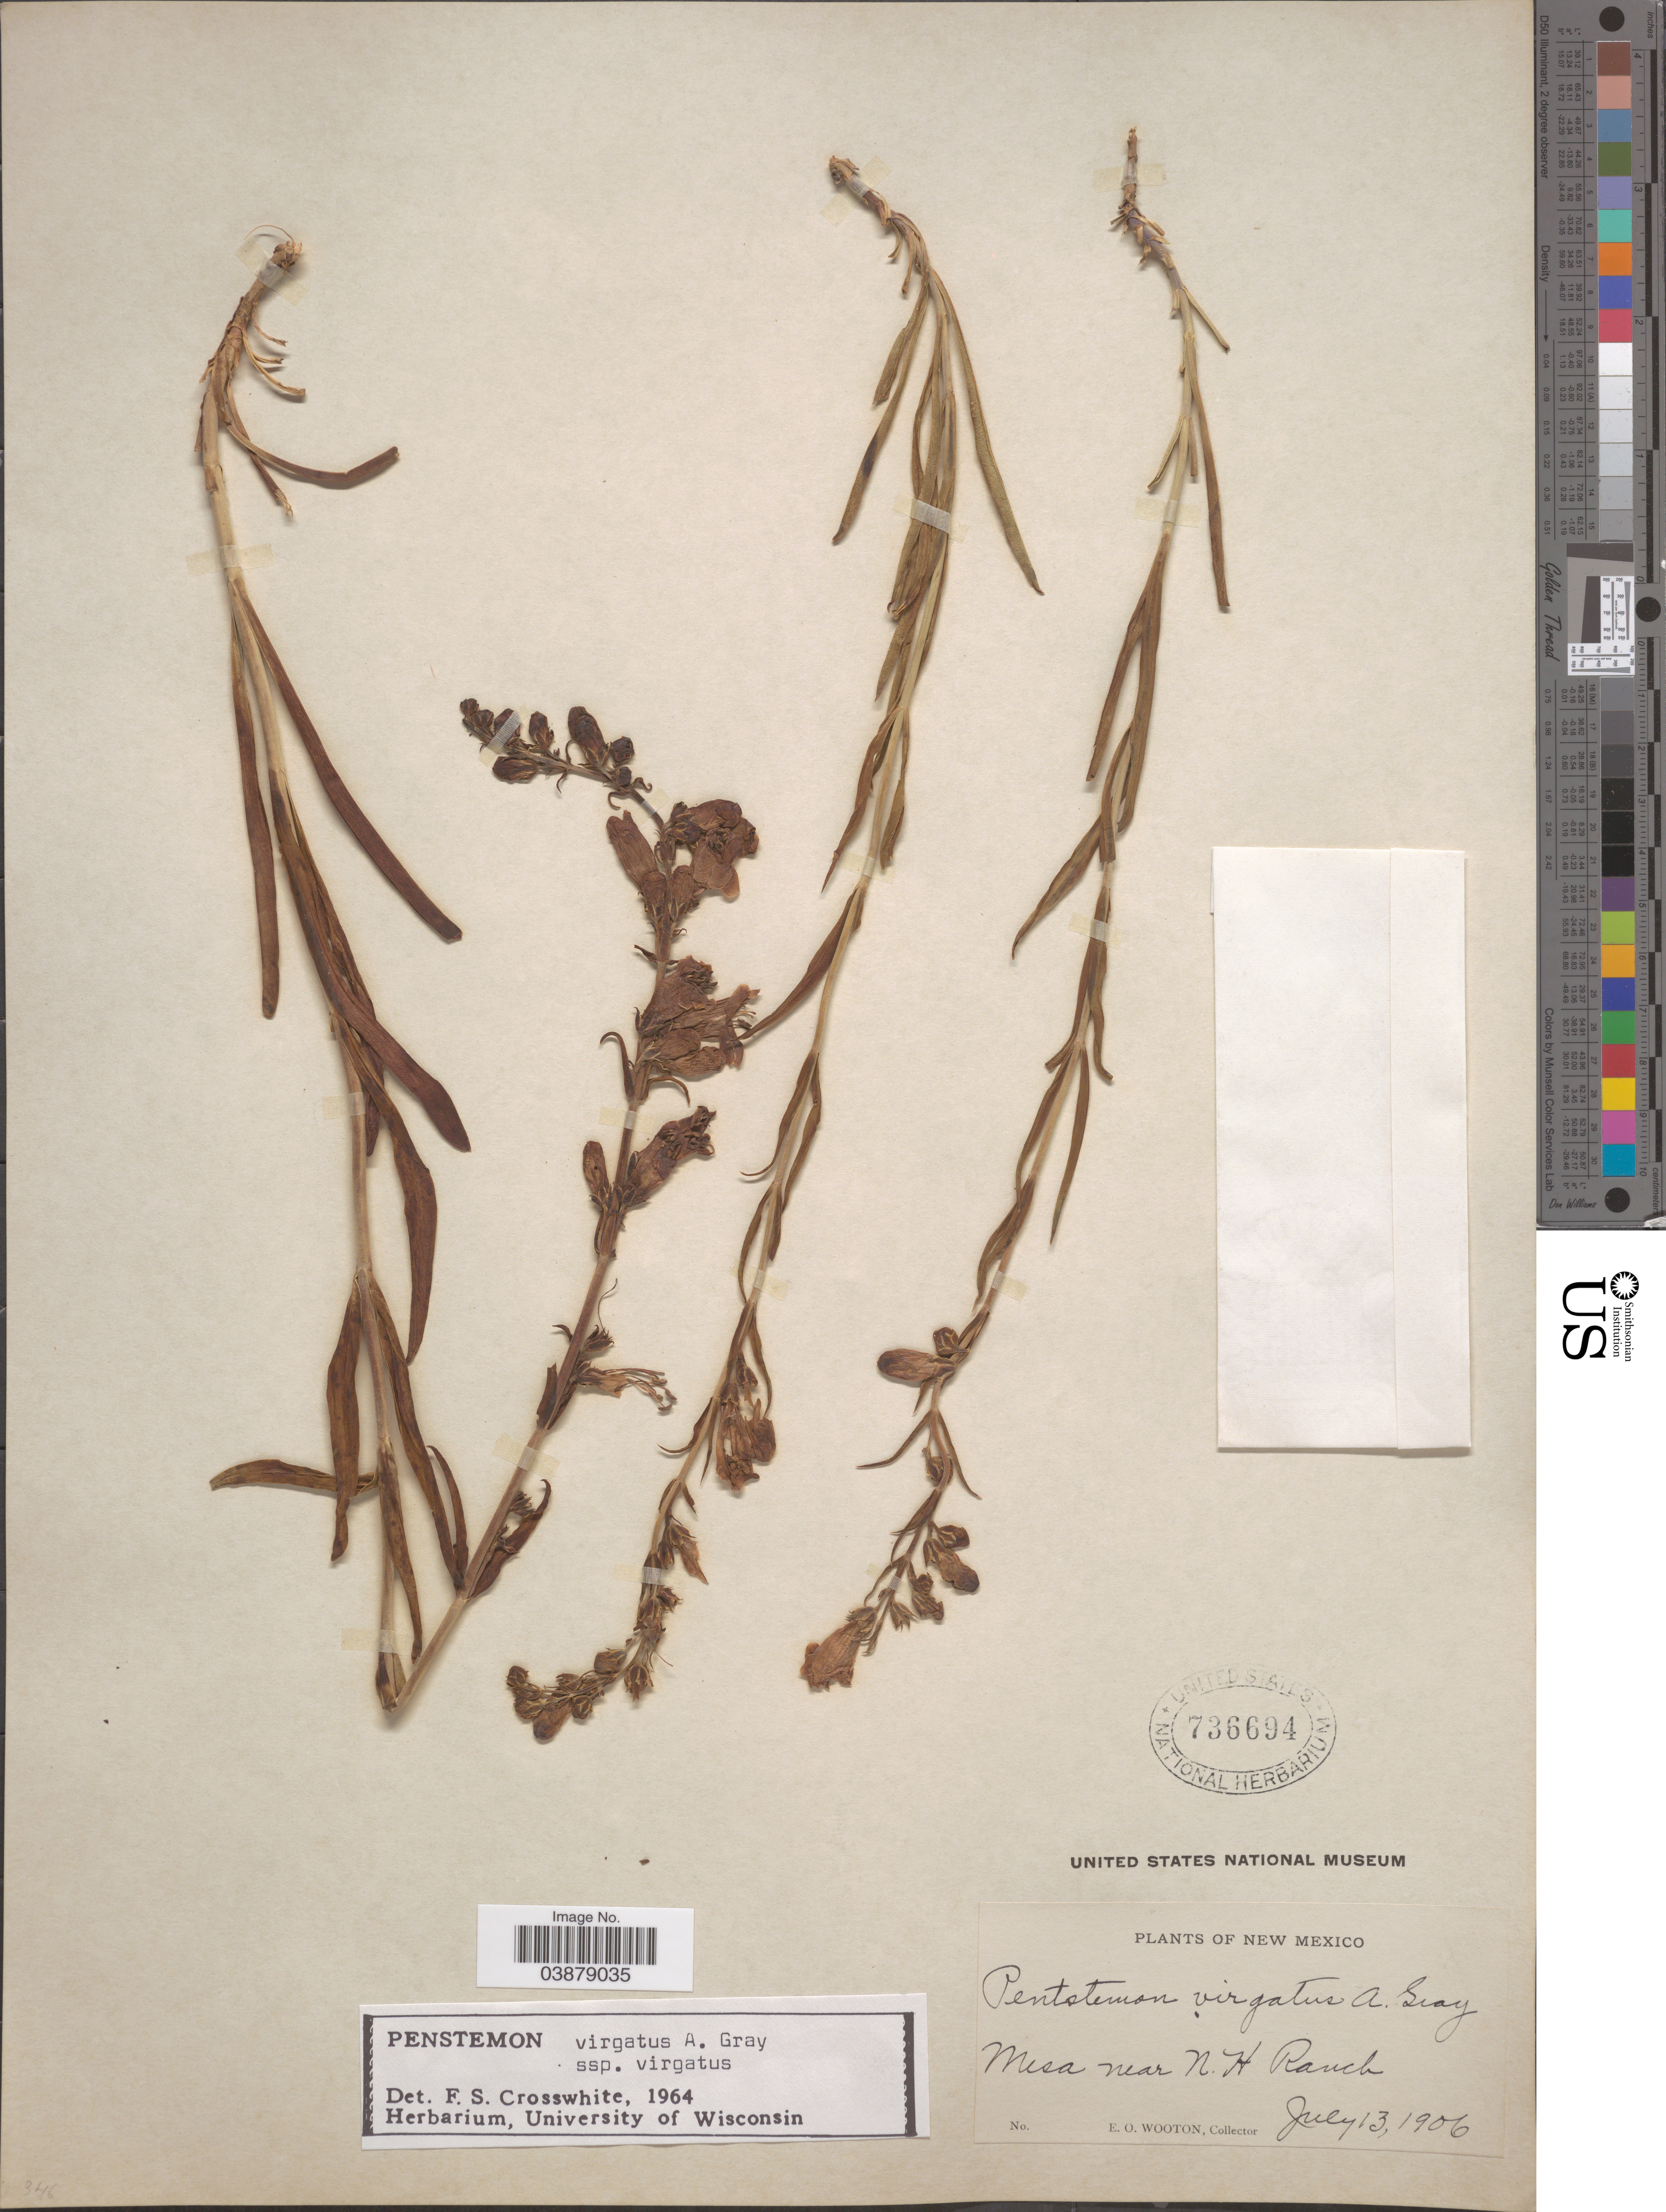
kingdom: Plantae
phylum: Tracheophyta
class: Magnoliopsida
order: Lamiales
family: Plantaginaceae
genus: Penstemon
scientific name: Penstemon virgatus subsp. virgatus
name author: A. Gray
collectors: E. O. Wooton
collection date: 1906-07-13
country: United States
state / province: New Mexico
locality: Mesa near N. H. Ranch.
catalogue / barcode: US 736694